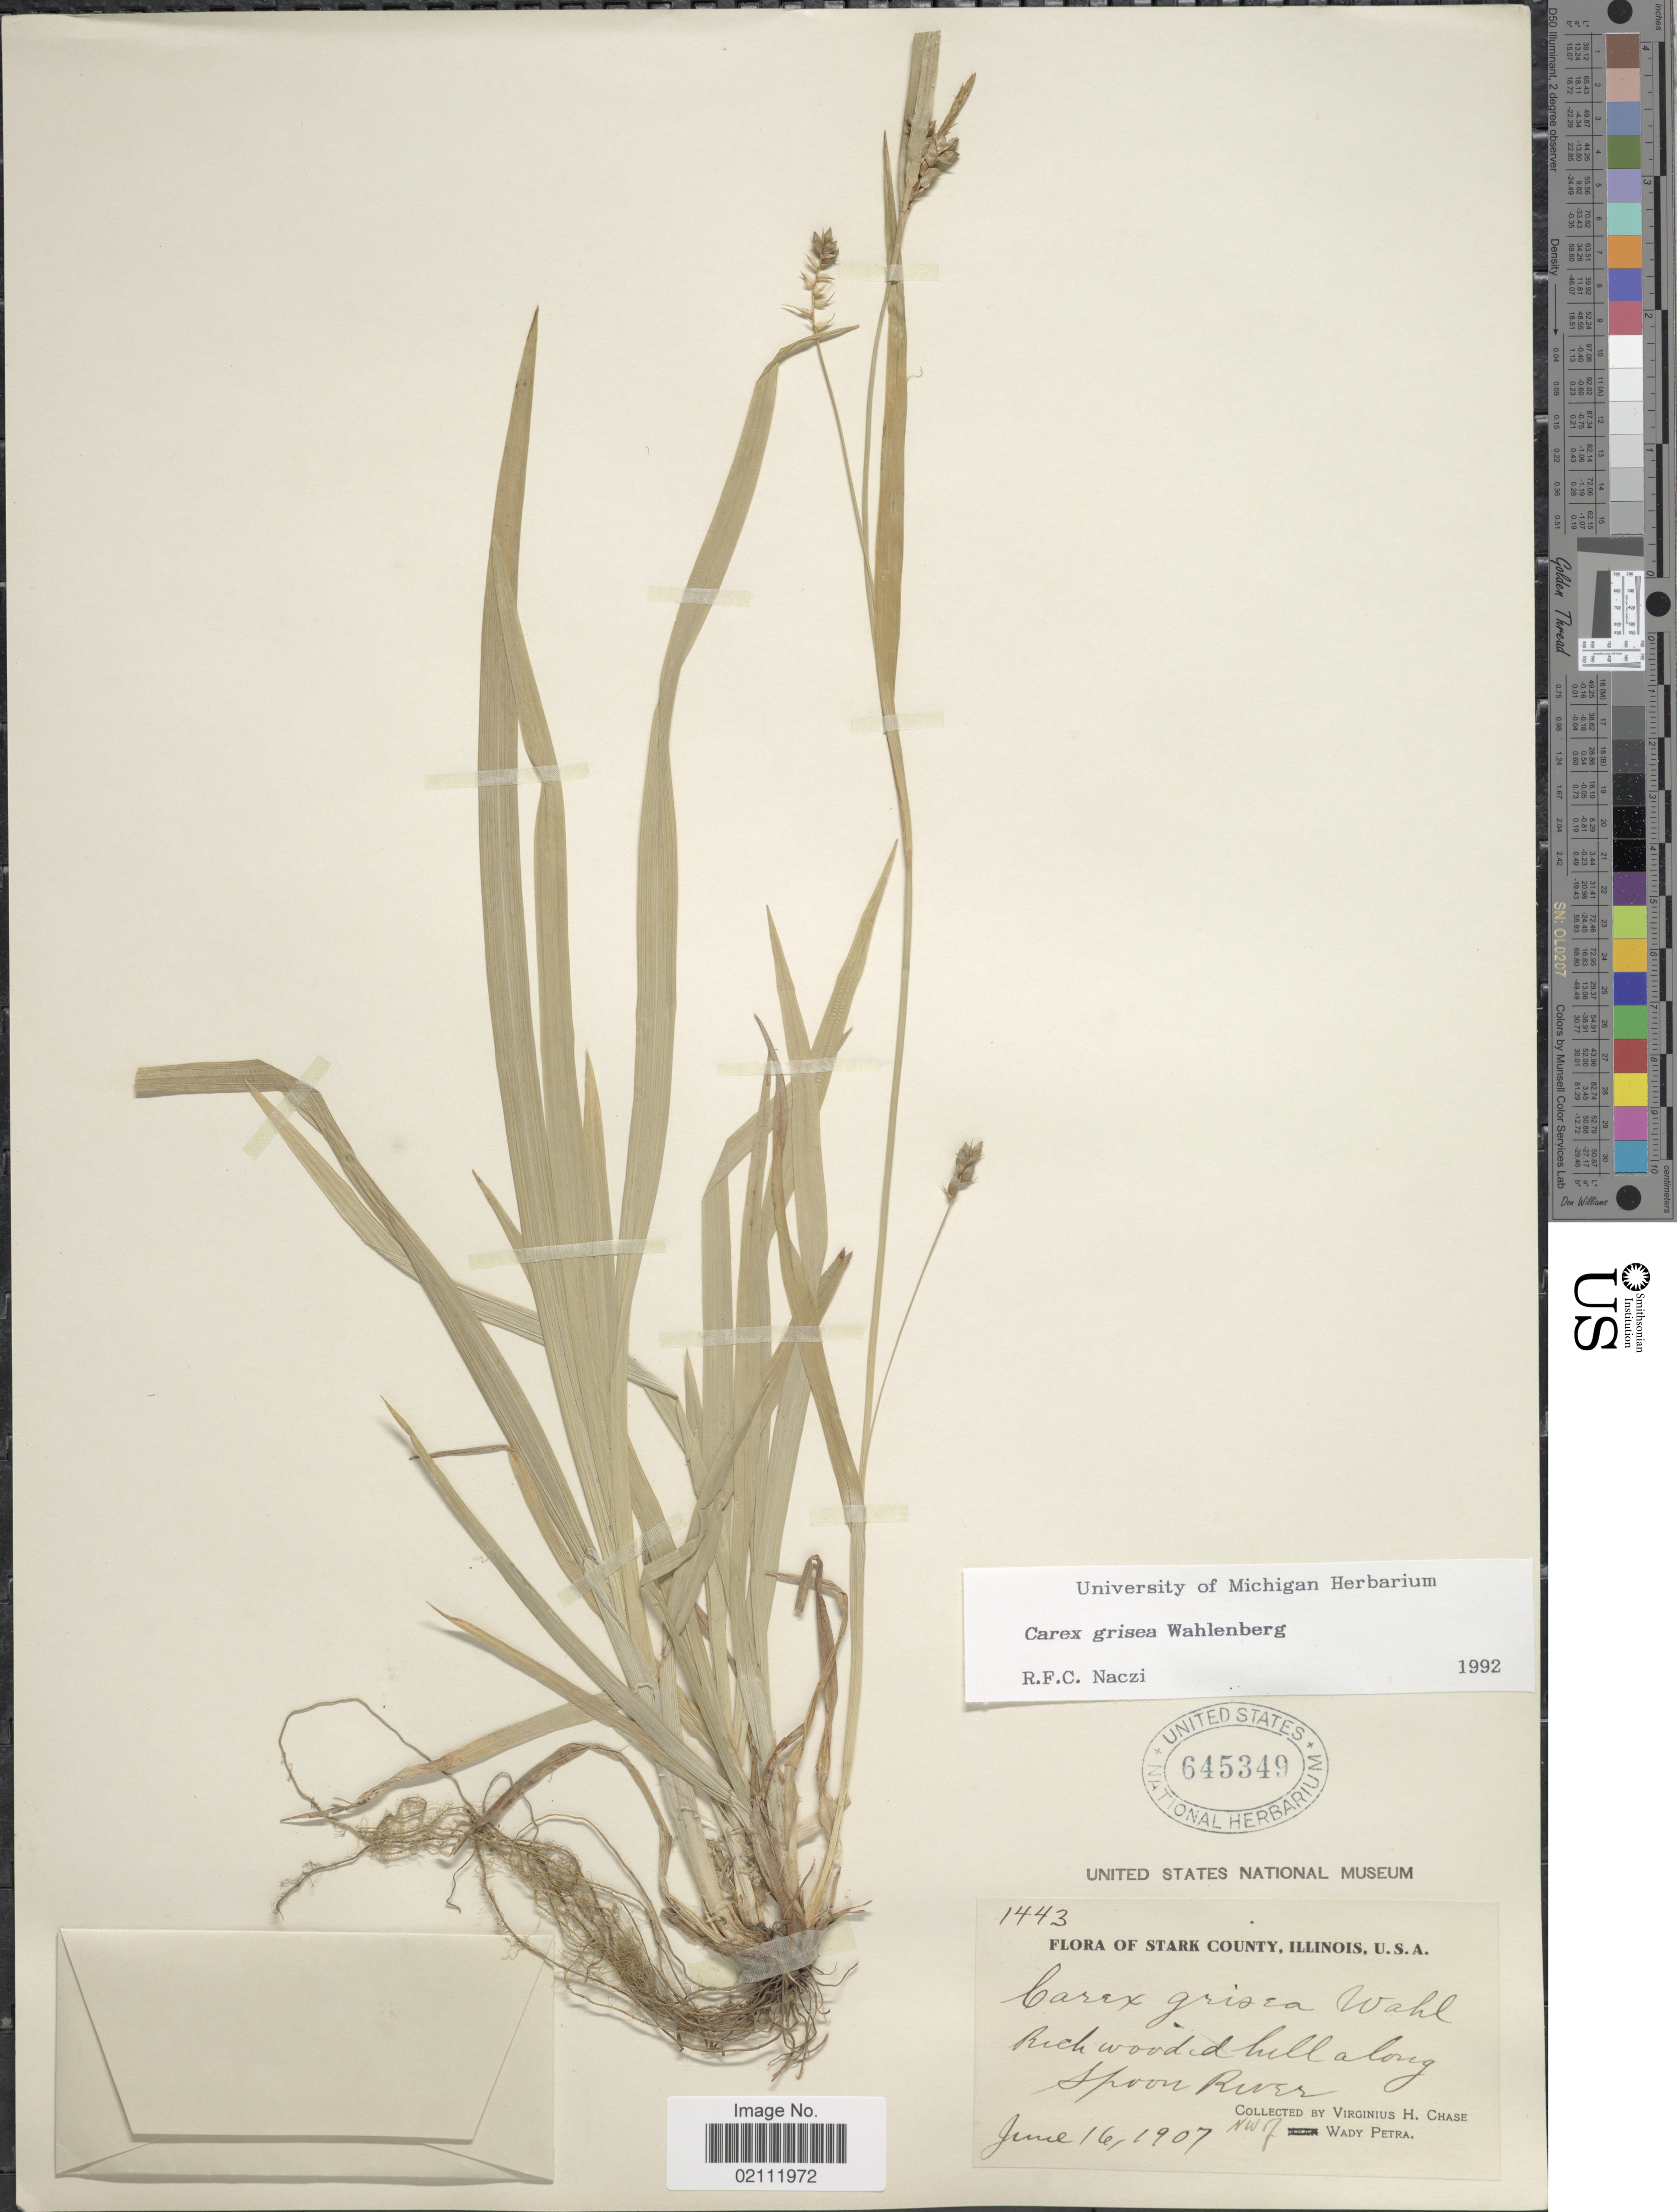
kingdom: Plantae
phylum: Tracheophyta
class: Liliopsida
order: Poales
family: Cyperaceae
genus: Carex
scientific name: Carex grisea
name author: Wahlenb.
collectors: V. H. Chase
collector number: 1443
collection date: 1907-06-16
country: United States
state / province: Illinois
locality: Stark County. Rich wooded hill along Spoon River, NW of Wady Petra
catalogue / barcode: US 645349